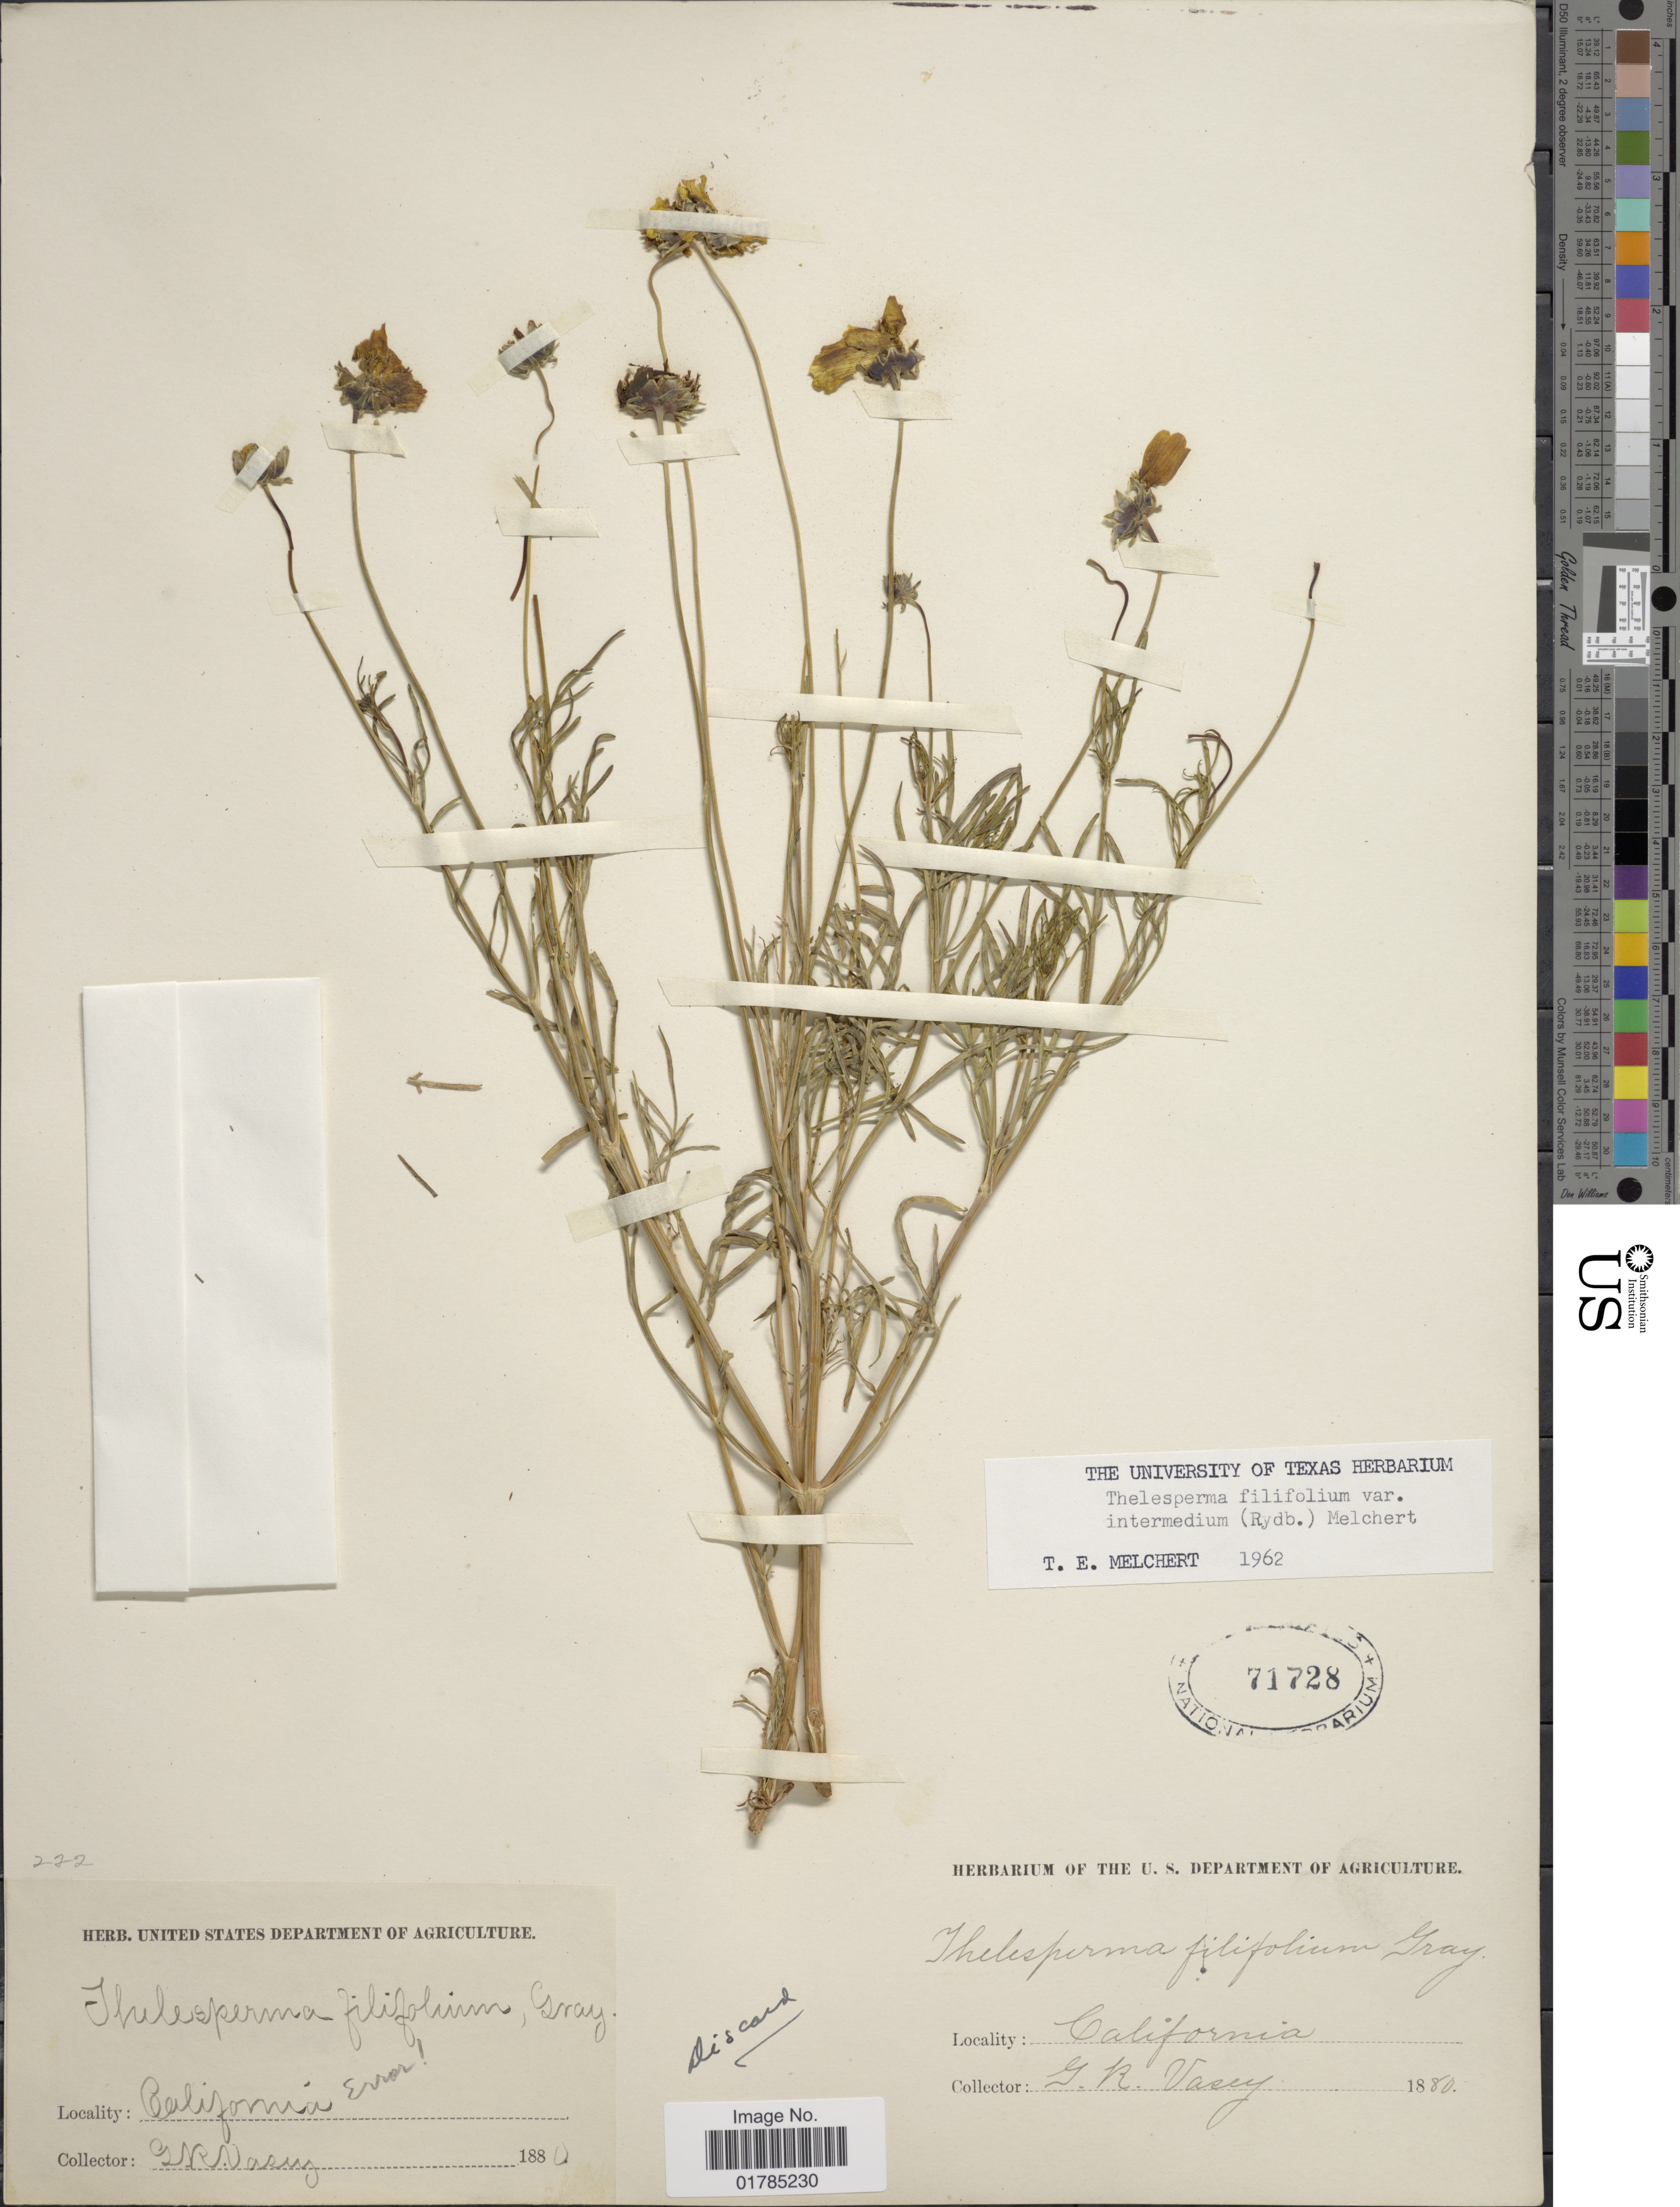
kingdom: Plantae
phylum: Tracheophyta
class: Magnoliopsida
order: Asterales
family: Asteraceae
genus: Thelesperma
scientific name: Thelesperma filifolium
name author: (Hook.) A. Gray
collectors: G. R. Vasey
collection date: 1880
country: United States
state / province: California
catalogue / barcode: US 71728